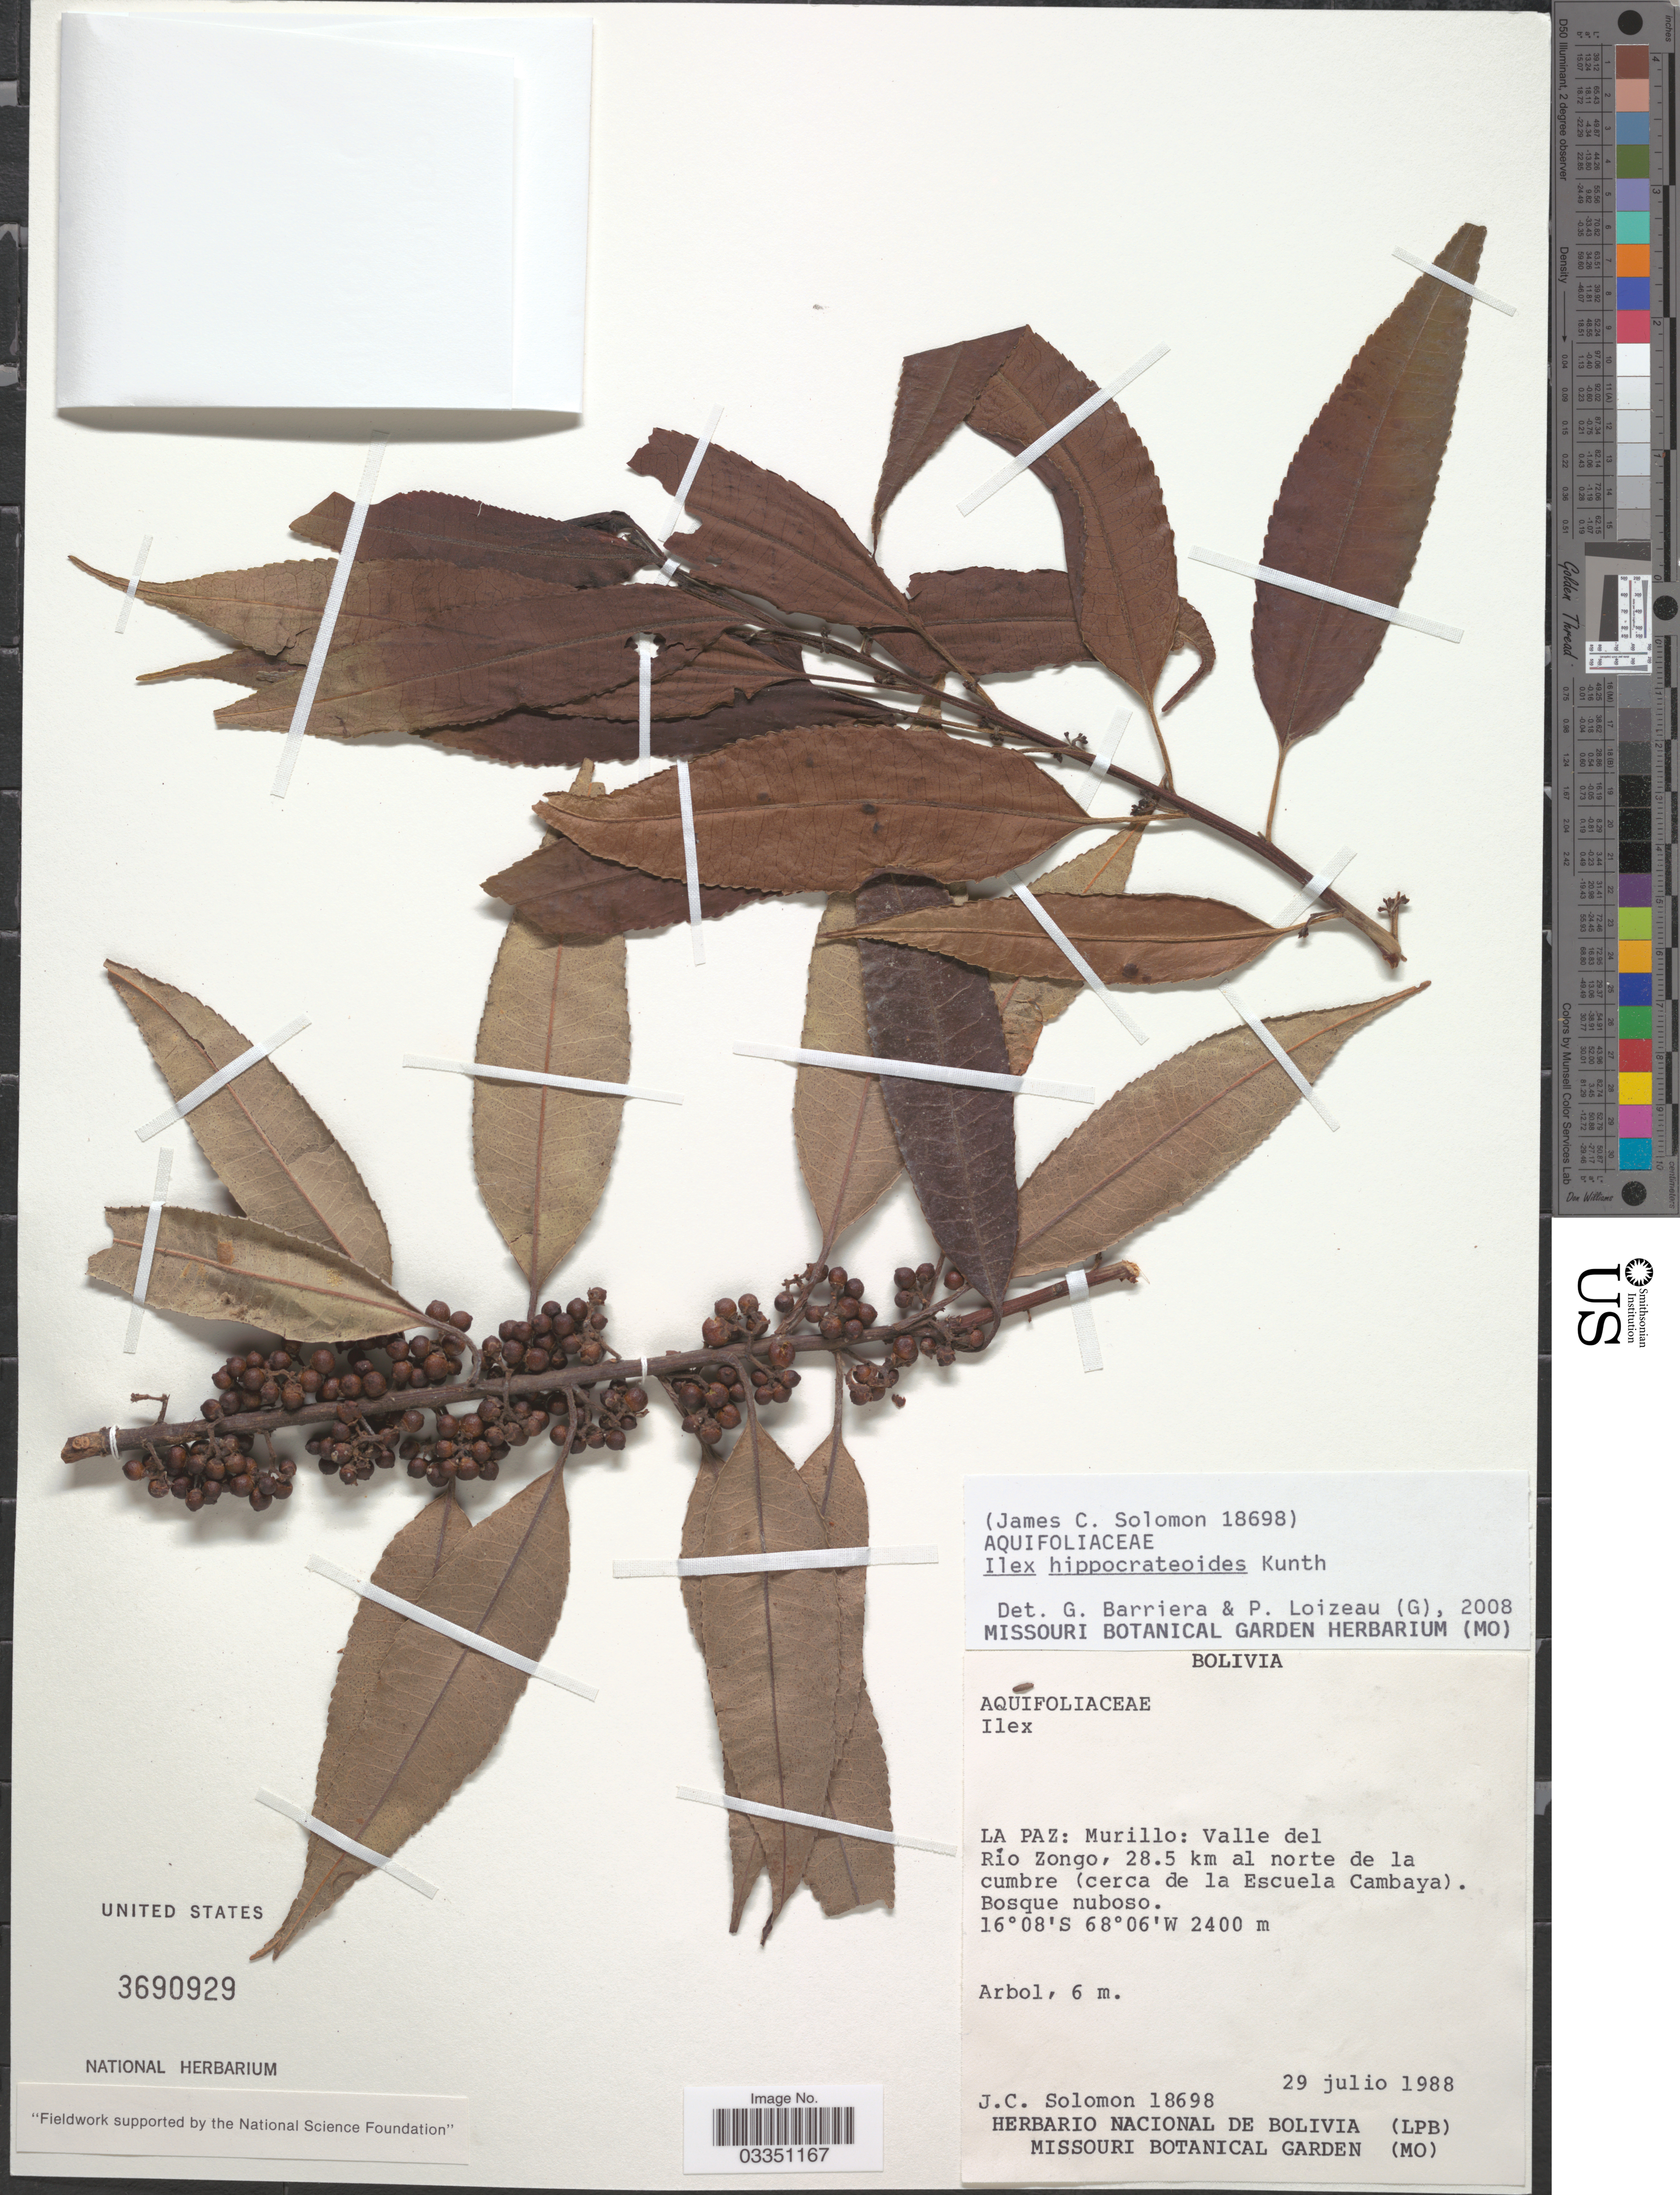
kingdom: Plantae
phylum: Tracheophyta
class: Magnoliopsida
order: Aquifoliales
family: Aquifoliaceae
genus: Ilex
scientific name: Ilex hippocrateoides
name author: Kunth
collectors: J. C. Solomon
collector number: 18698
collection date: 1988-07-29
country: Bolivia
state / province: La Paz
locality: Murillo: Valle del Río Zongo, 28.5 km al norte de la cumbre (cerca de la Escuela Cambaya).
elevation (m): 2400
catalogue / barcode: US 3690929